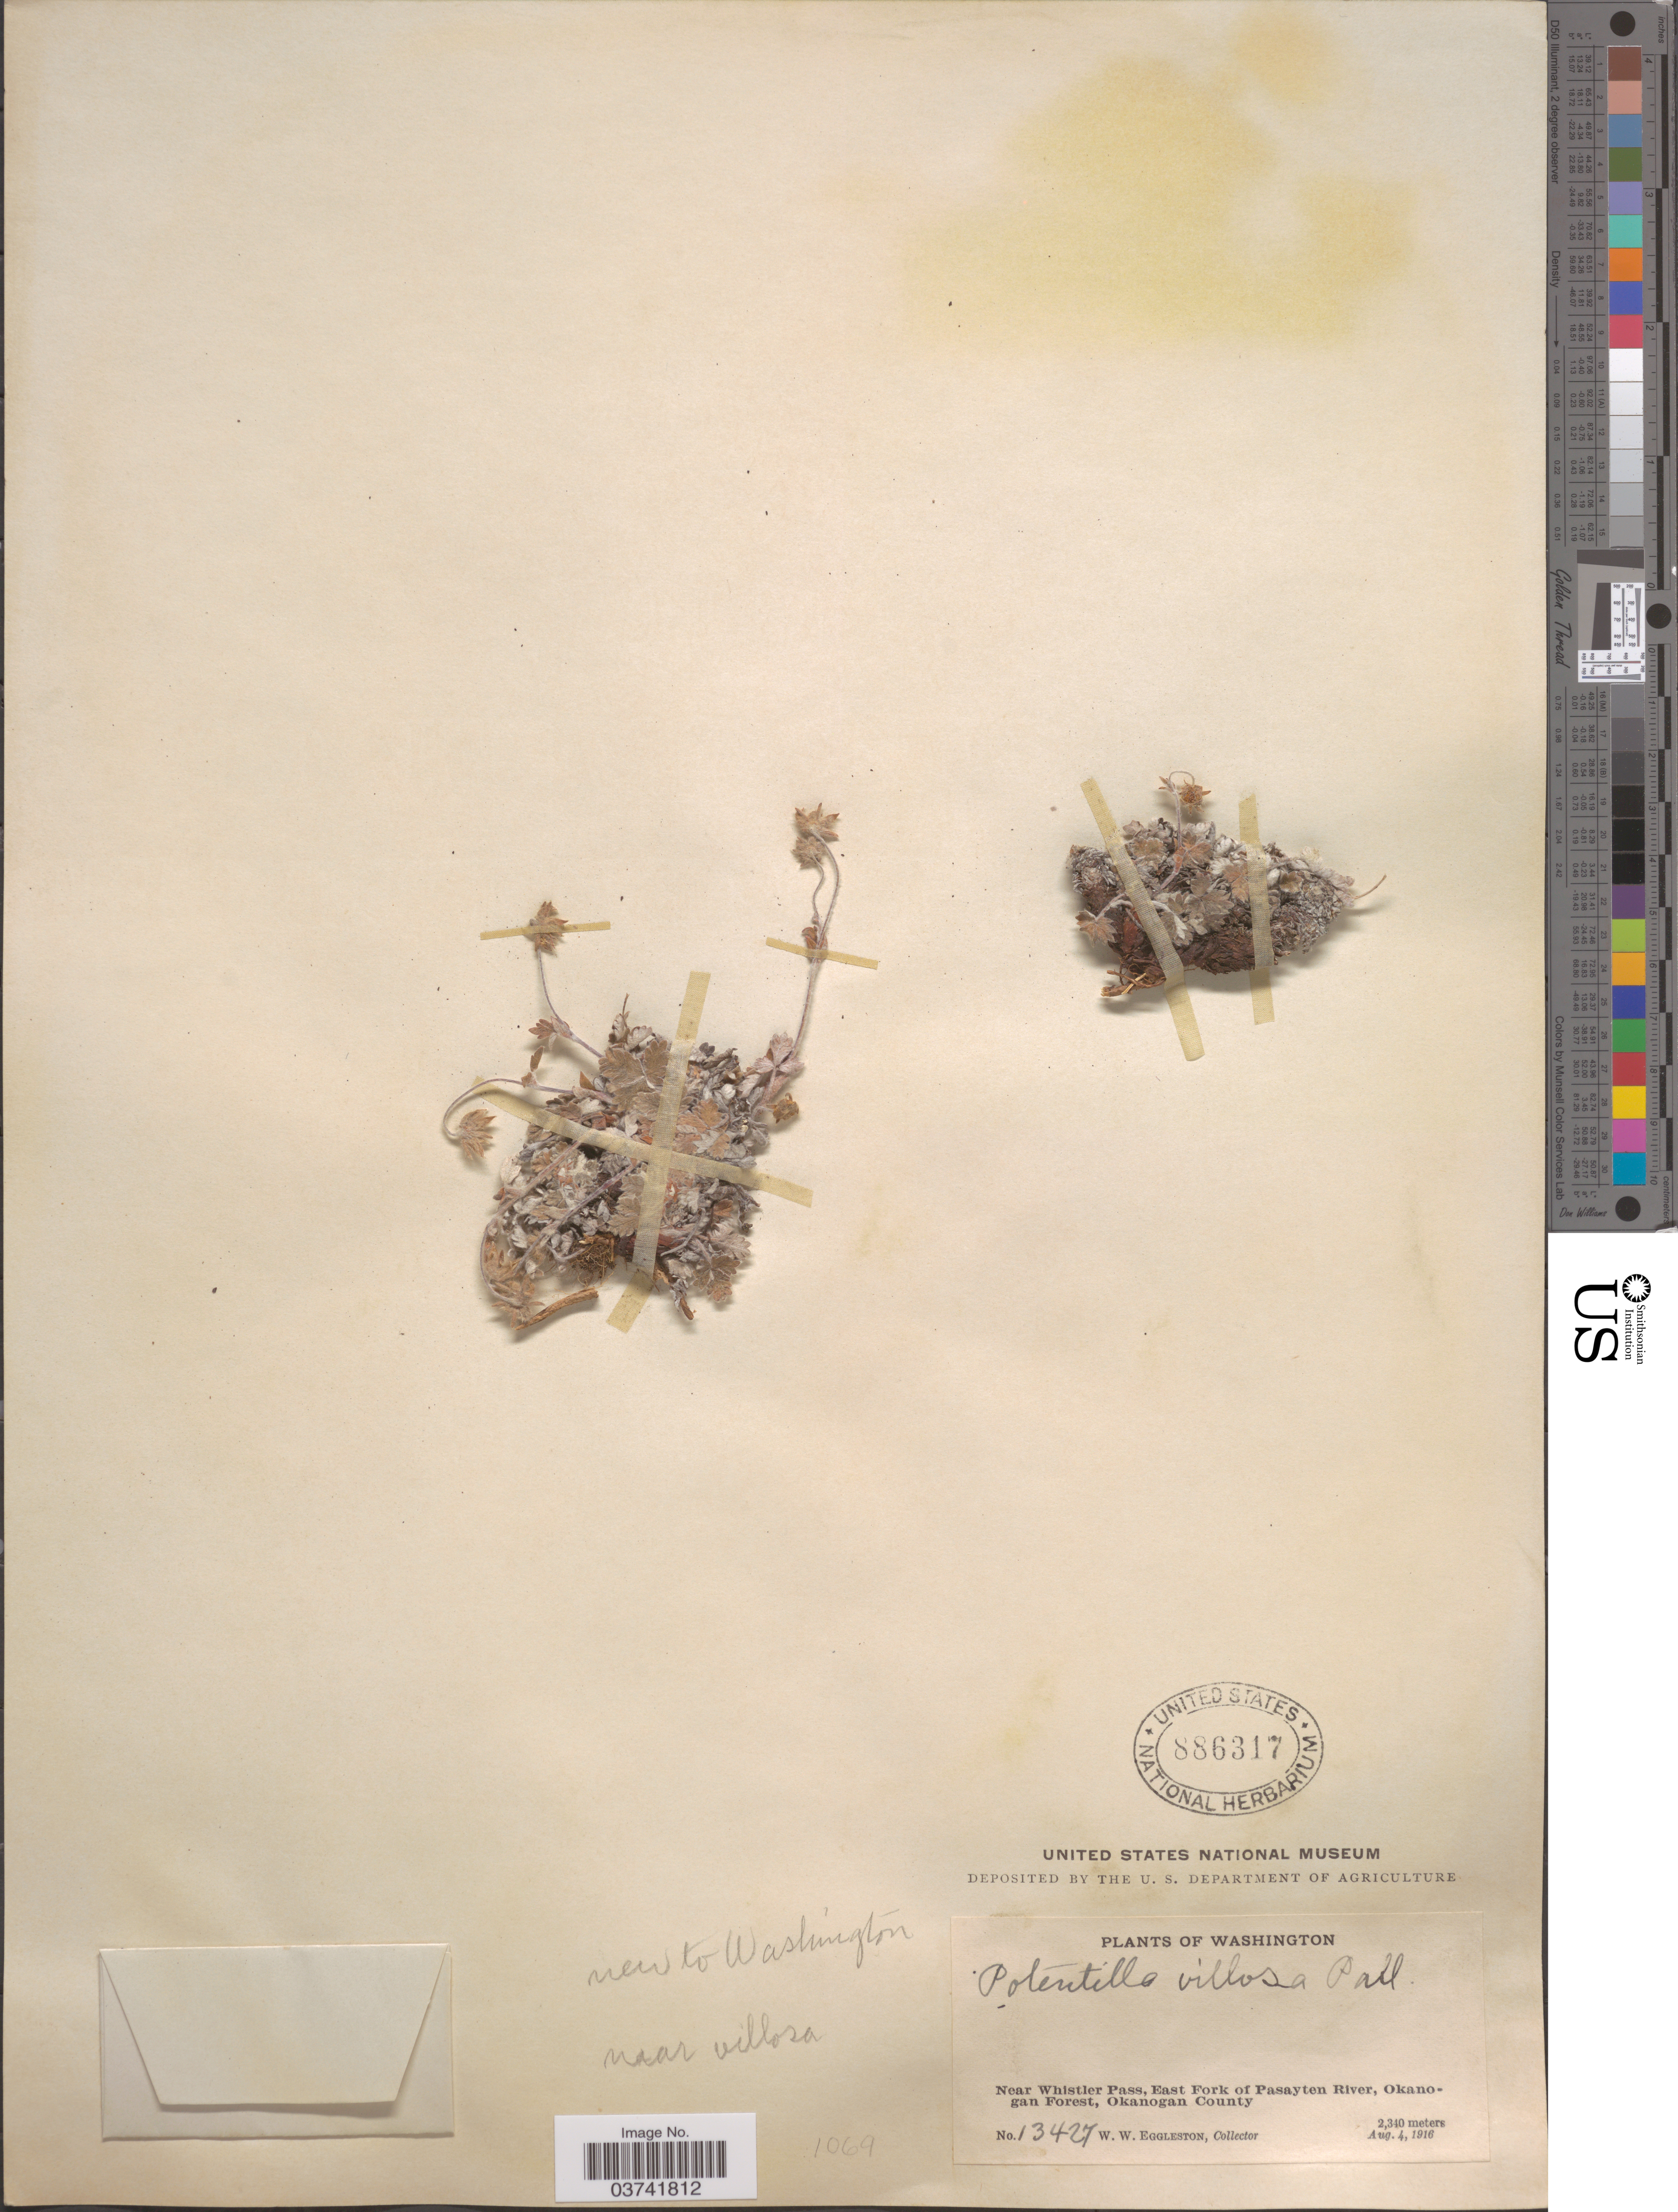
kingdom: Plantae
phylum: Tracheophyta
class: Magnoliopsida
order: Rosales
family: Rosaceae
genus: Potentilla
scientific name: Potentilla villosa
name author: Pall. ex Pursh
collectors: W. W. Eggleston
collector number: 13427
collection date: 1916-08-04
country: United States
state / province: Washington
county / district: Okanogan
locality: Near Whistler Pass, East Fork of Pasayten River, Okanogan Forest, Okanogan County.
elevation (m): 2340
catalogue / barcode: US 886317